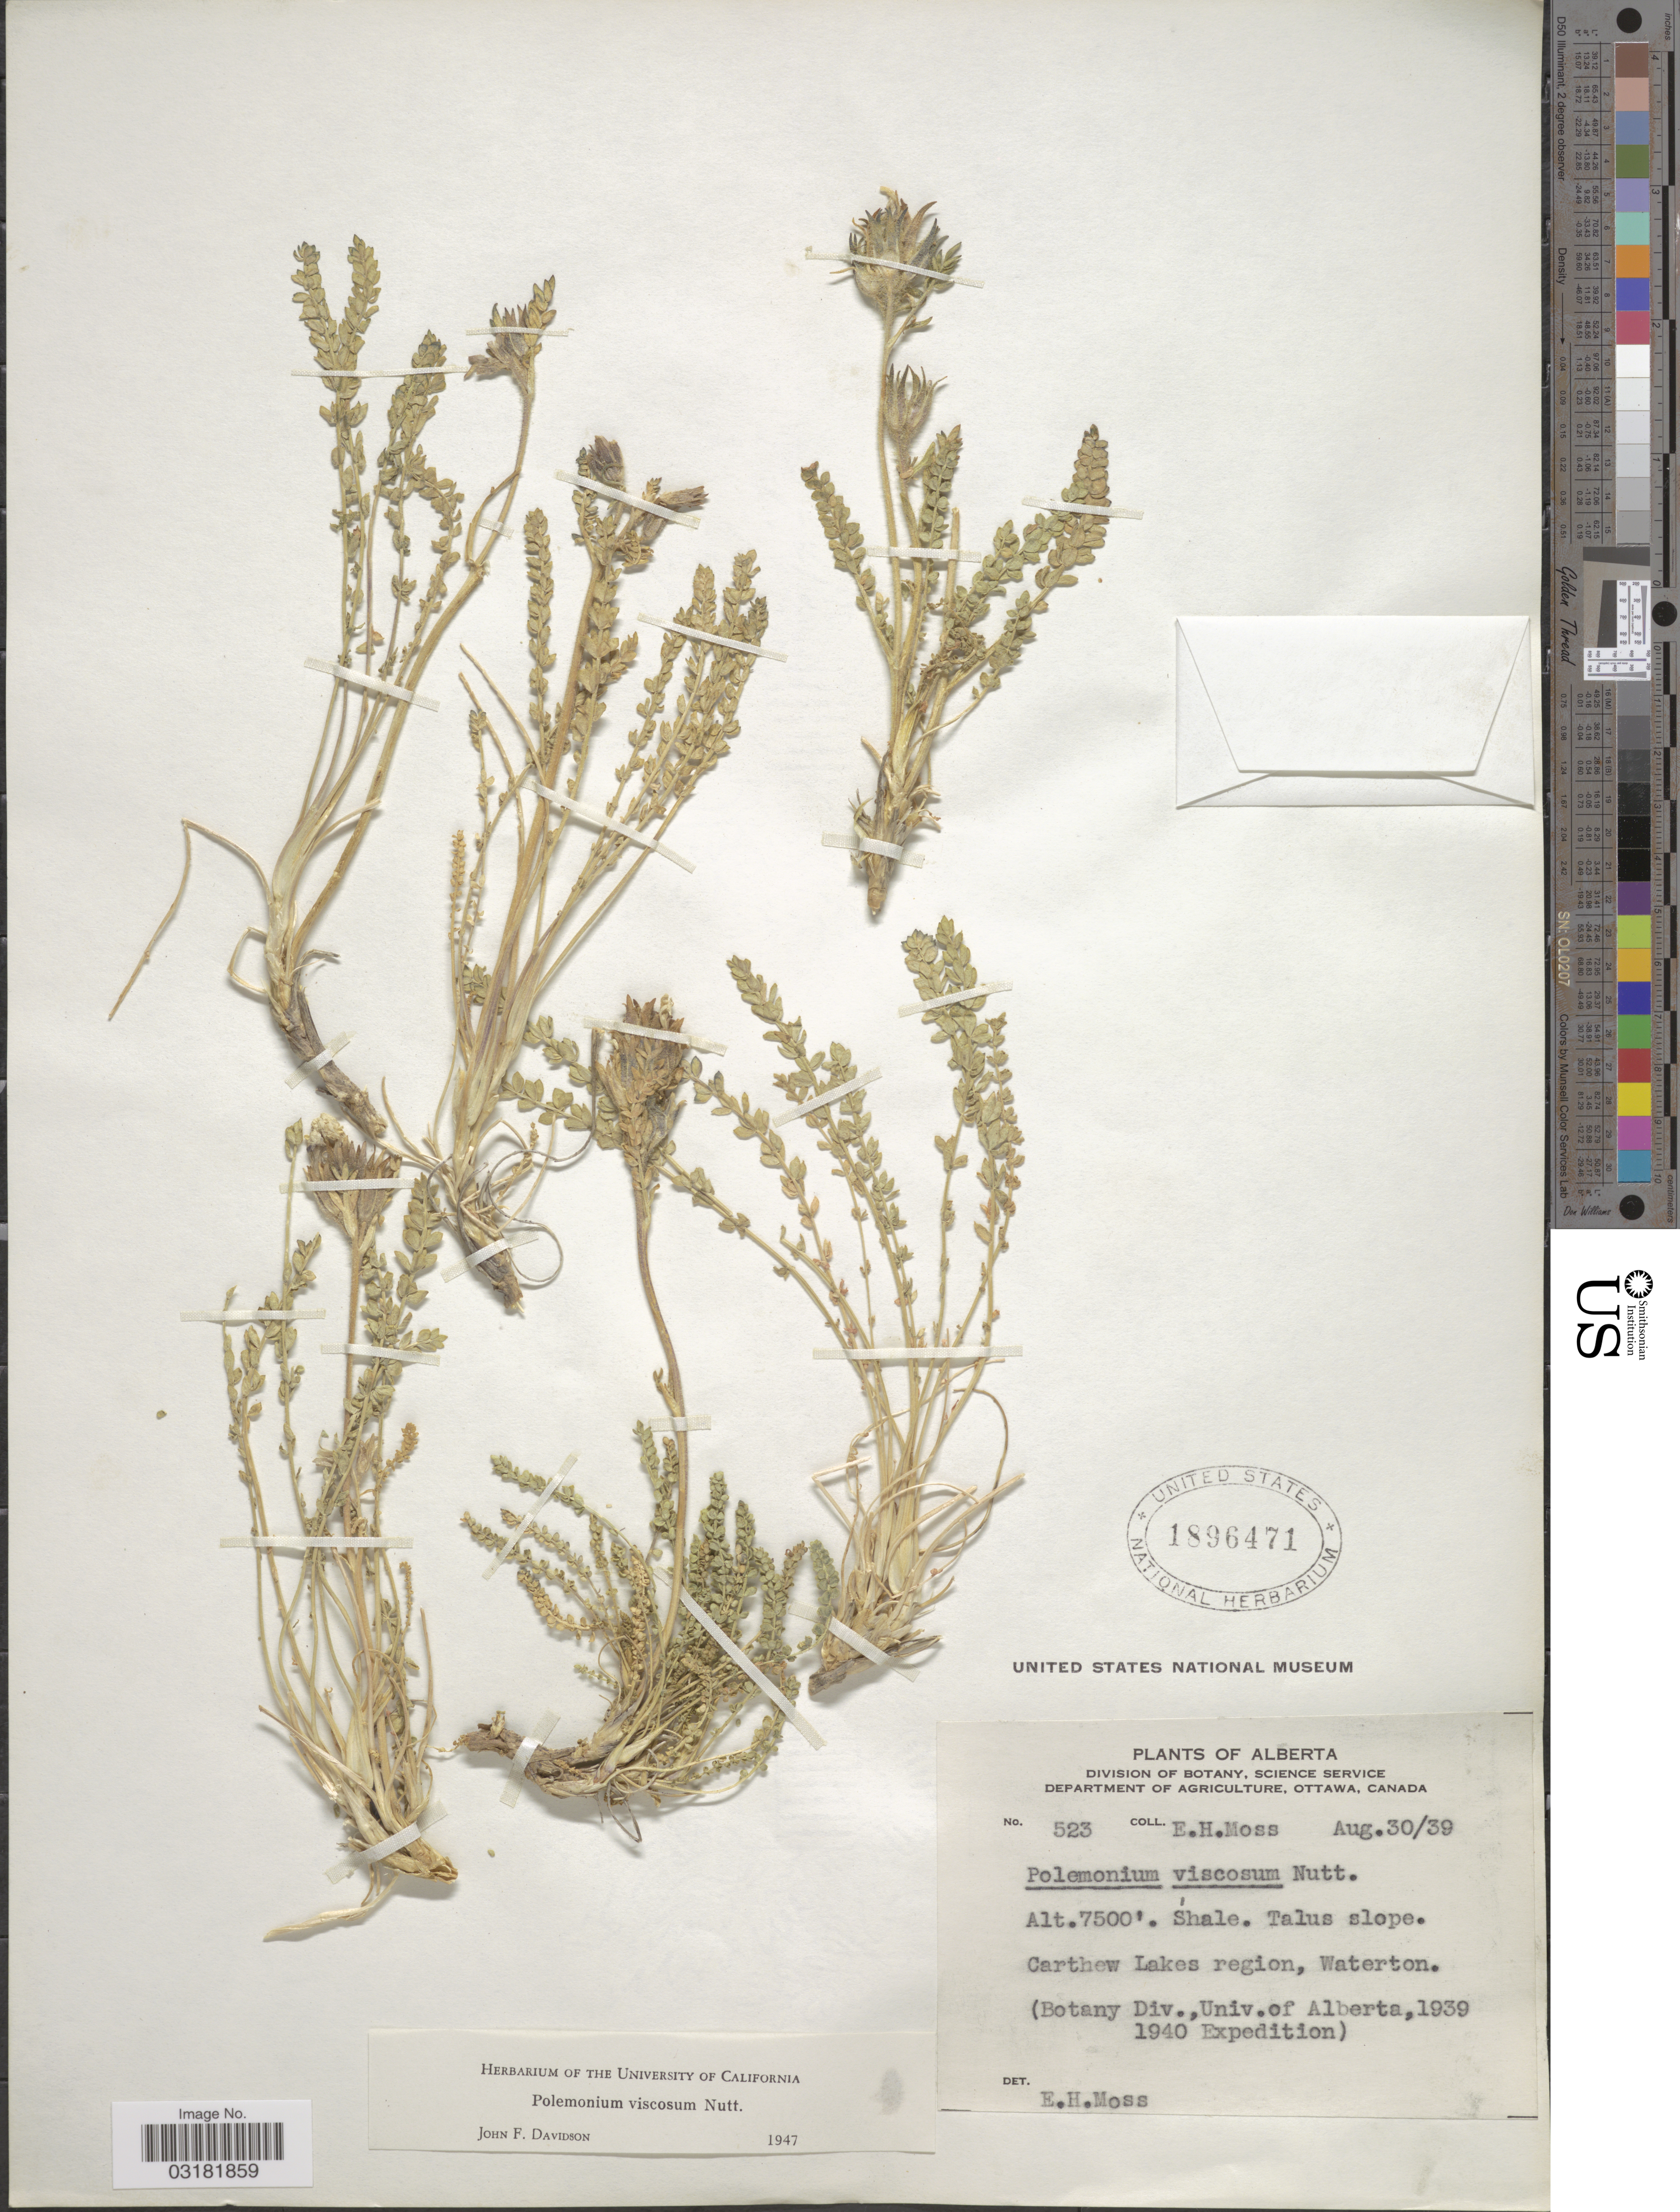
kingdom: Plantae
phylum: Tracheophyta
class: Magnoliopsida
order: Ericales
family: Polemoniaceae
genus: Polemonium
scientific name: Polemonium viscosum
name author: Nutt.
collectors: E. Moss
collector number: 523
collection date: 1939-08-30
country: Canada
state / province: Alberta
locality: Carthew Lakes region, Waterton.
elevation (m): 2286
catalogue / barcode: US 1896471